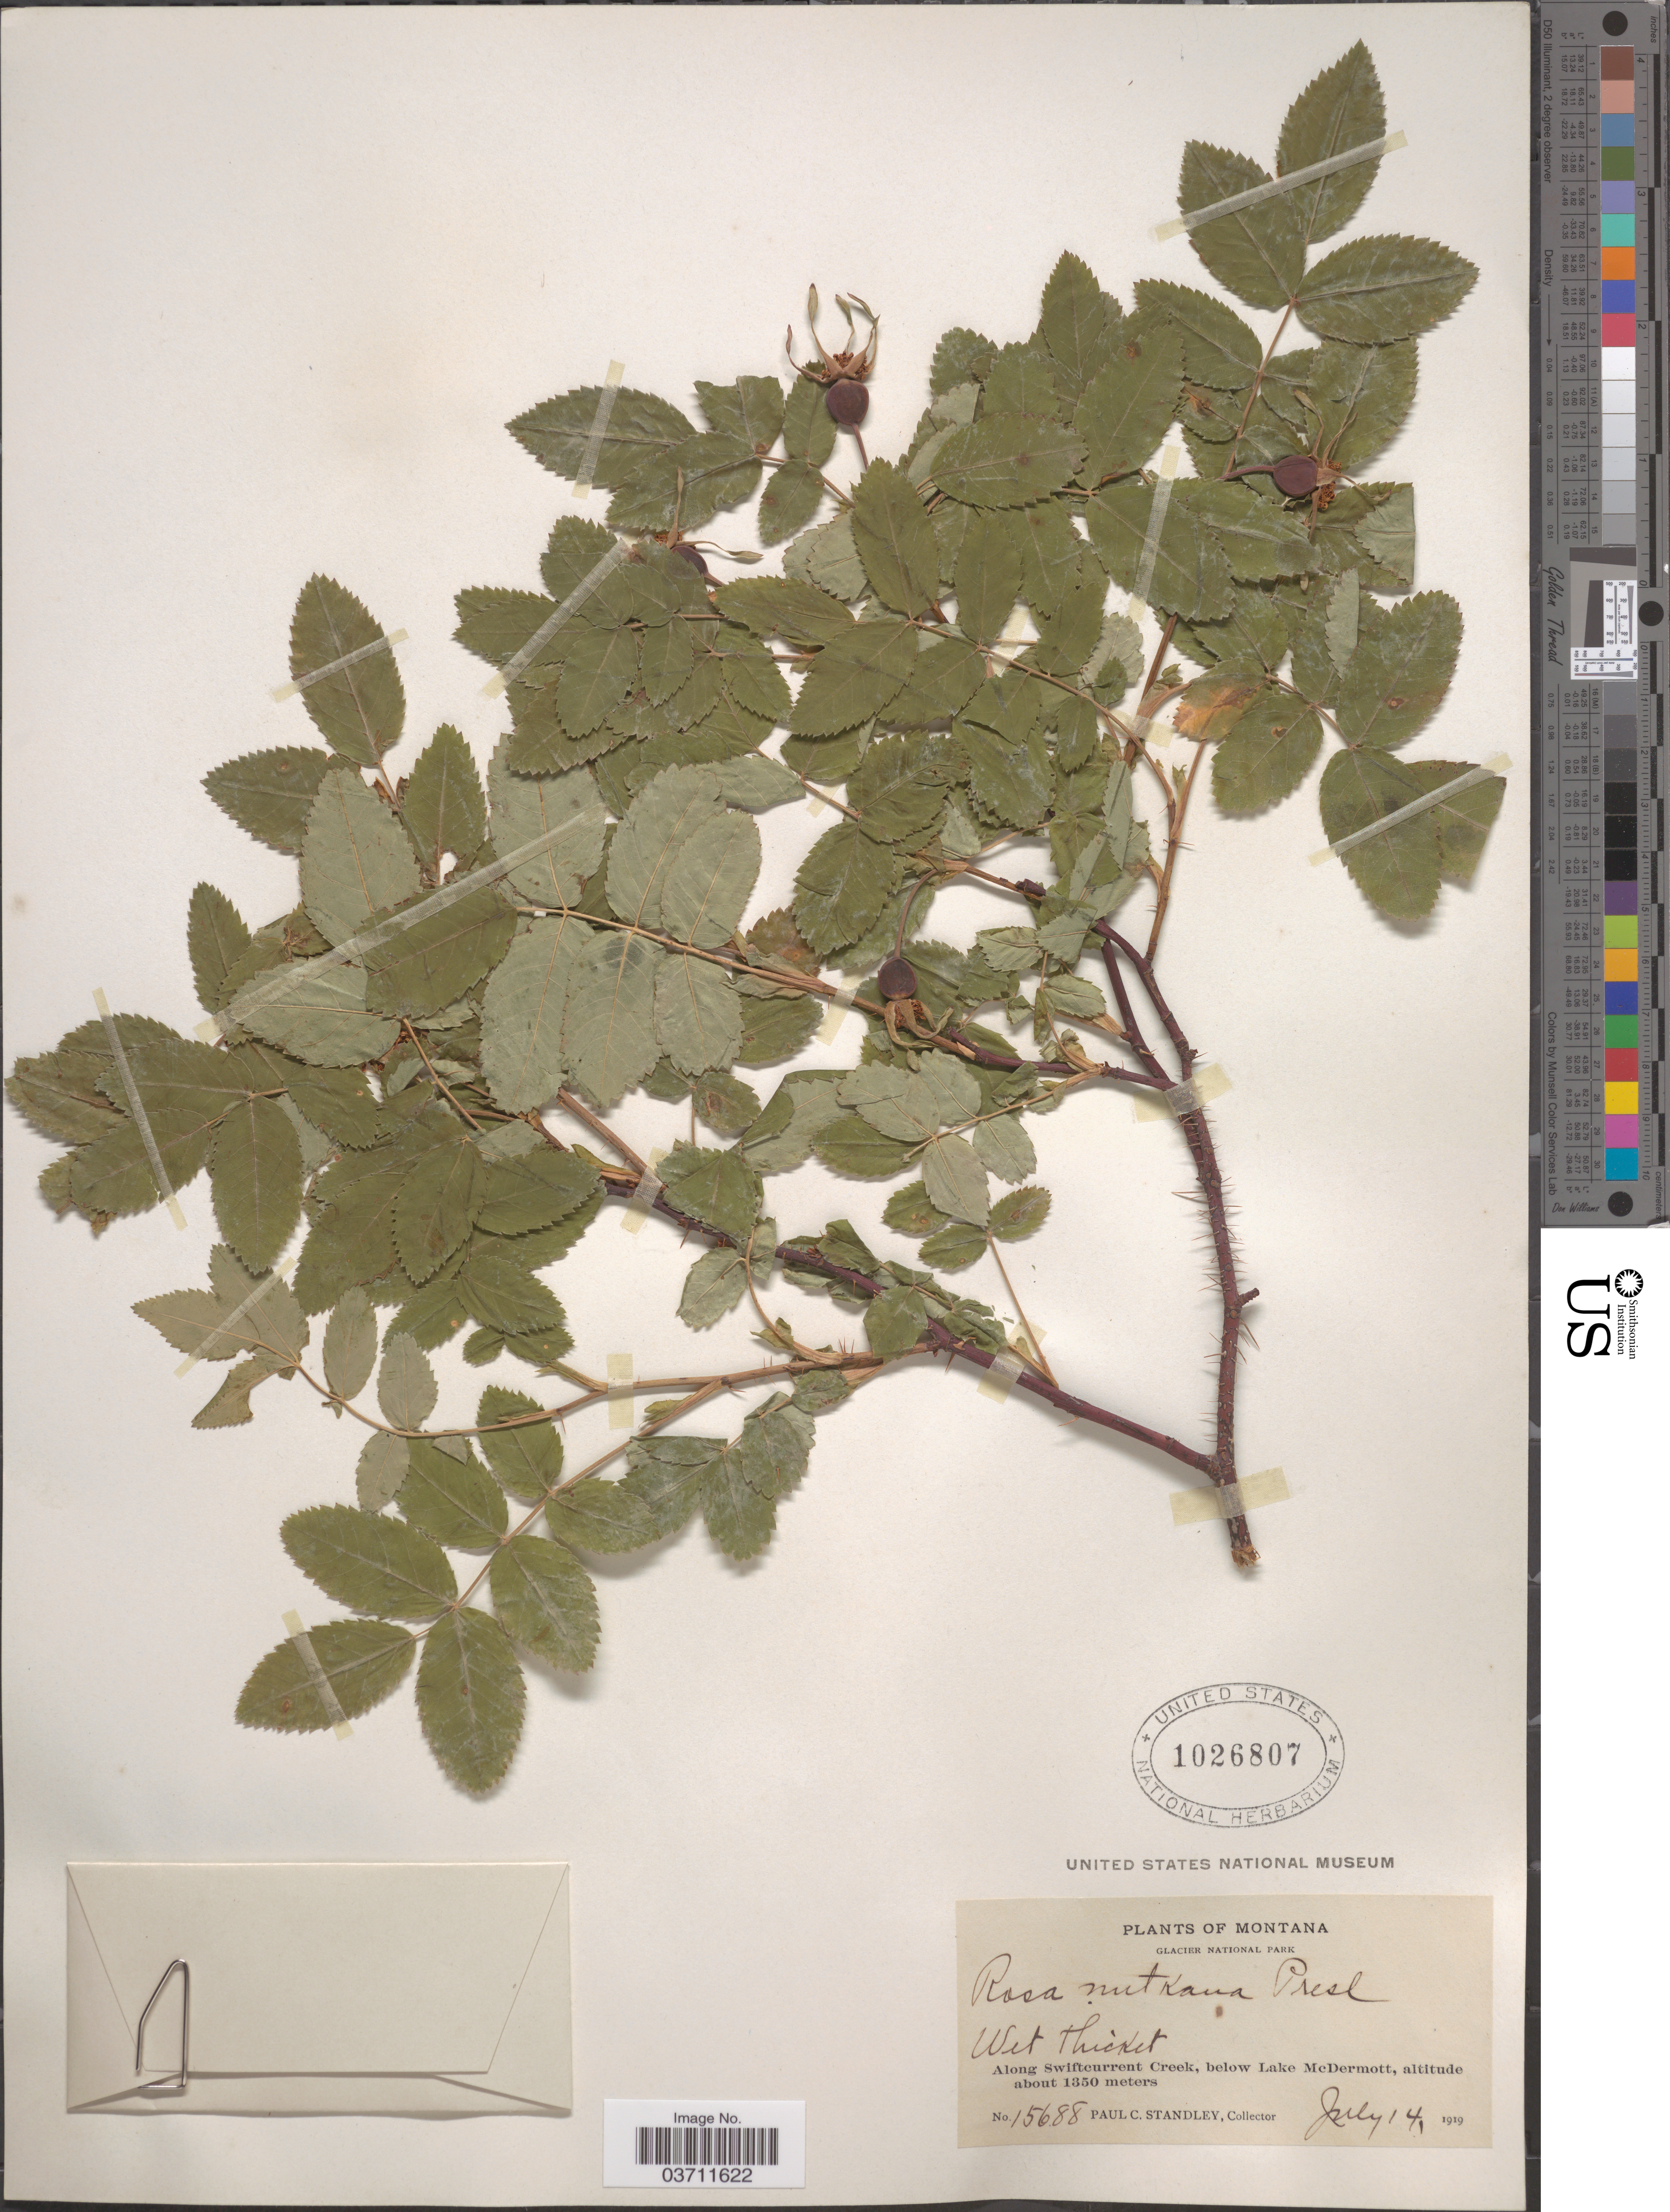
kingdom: Plantae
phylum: Tracheophyta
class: Magnoliopsida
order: Rosales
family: Rosaceae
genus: Rosa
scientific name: Rosa nutkana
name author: C. Presl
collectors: P. C. Standley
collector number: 15688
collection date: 1919-07-14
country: United States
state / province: Montana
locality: Glacier National Park. Along Swiftcurrent Creek, below Lake McDermott.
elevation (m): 1350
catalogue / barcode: US 1026807